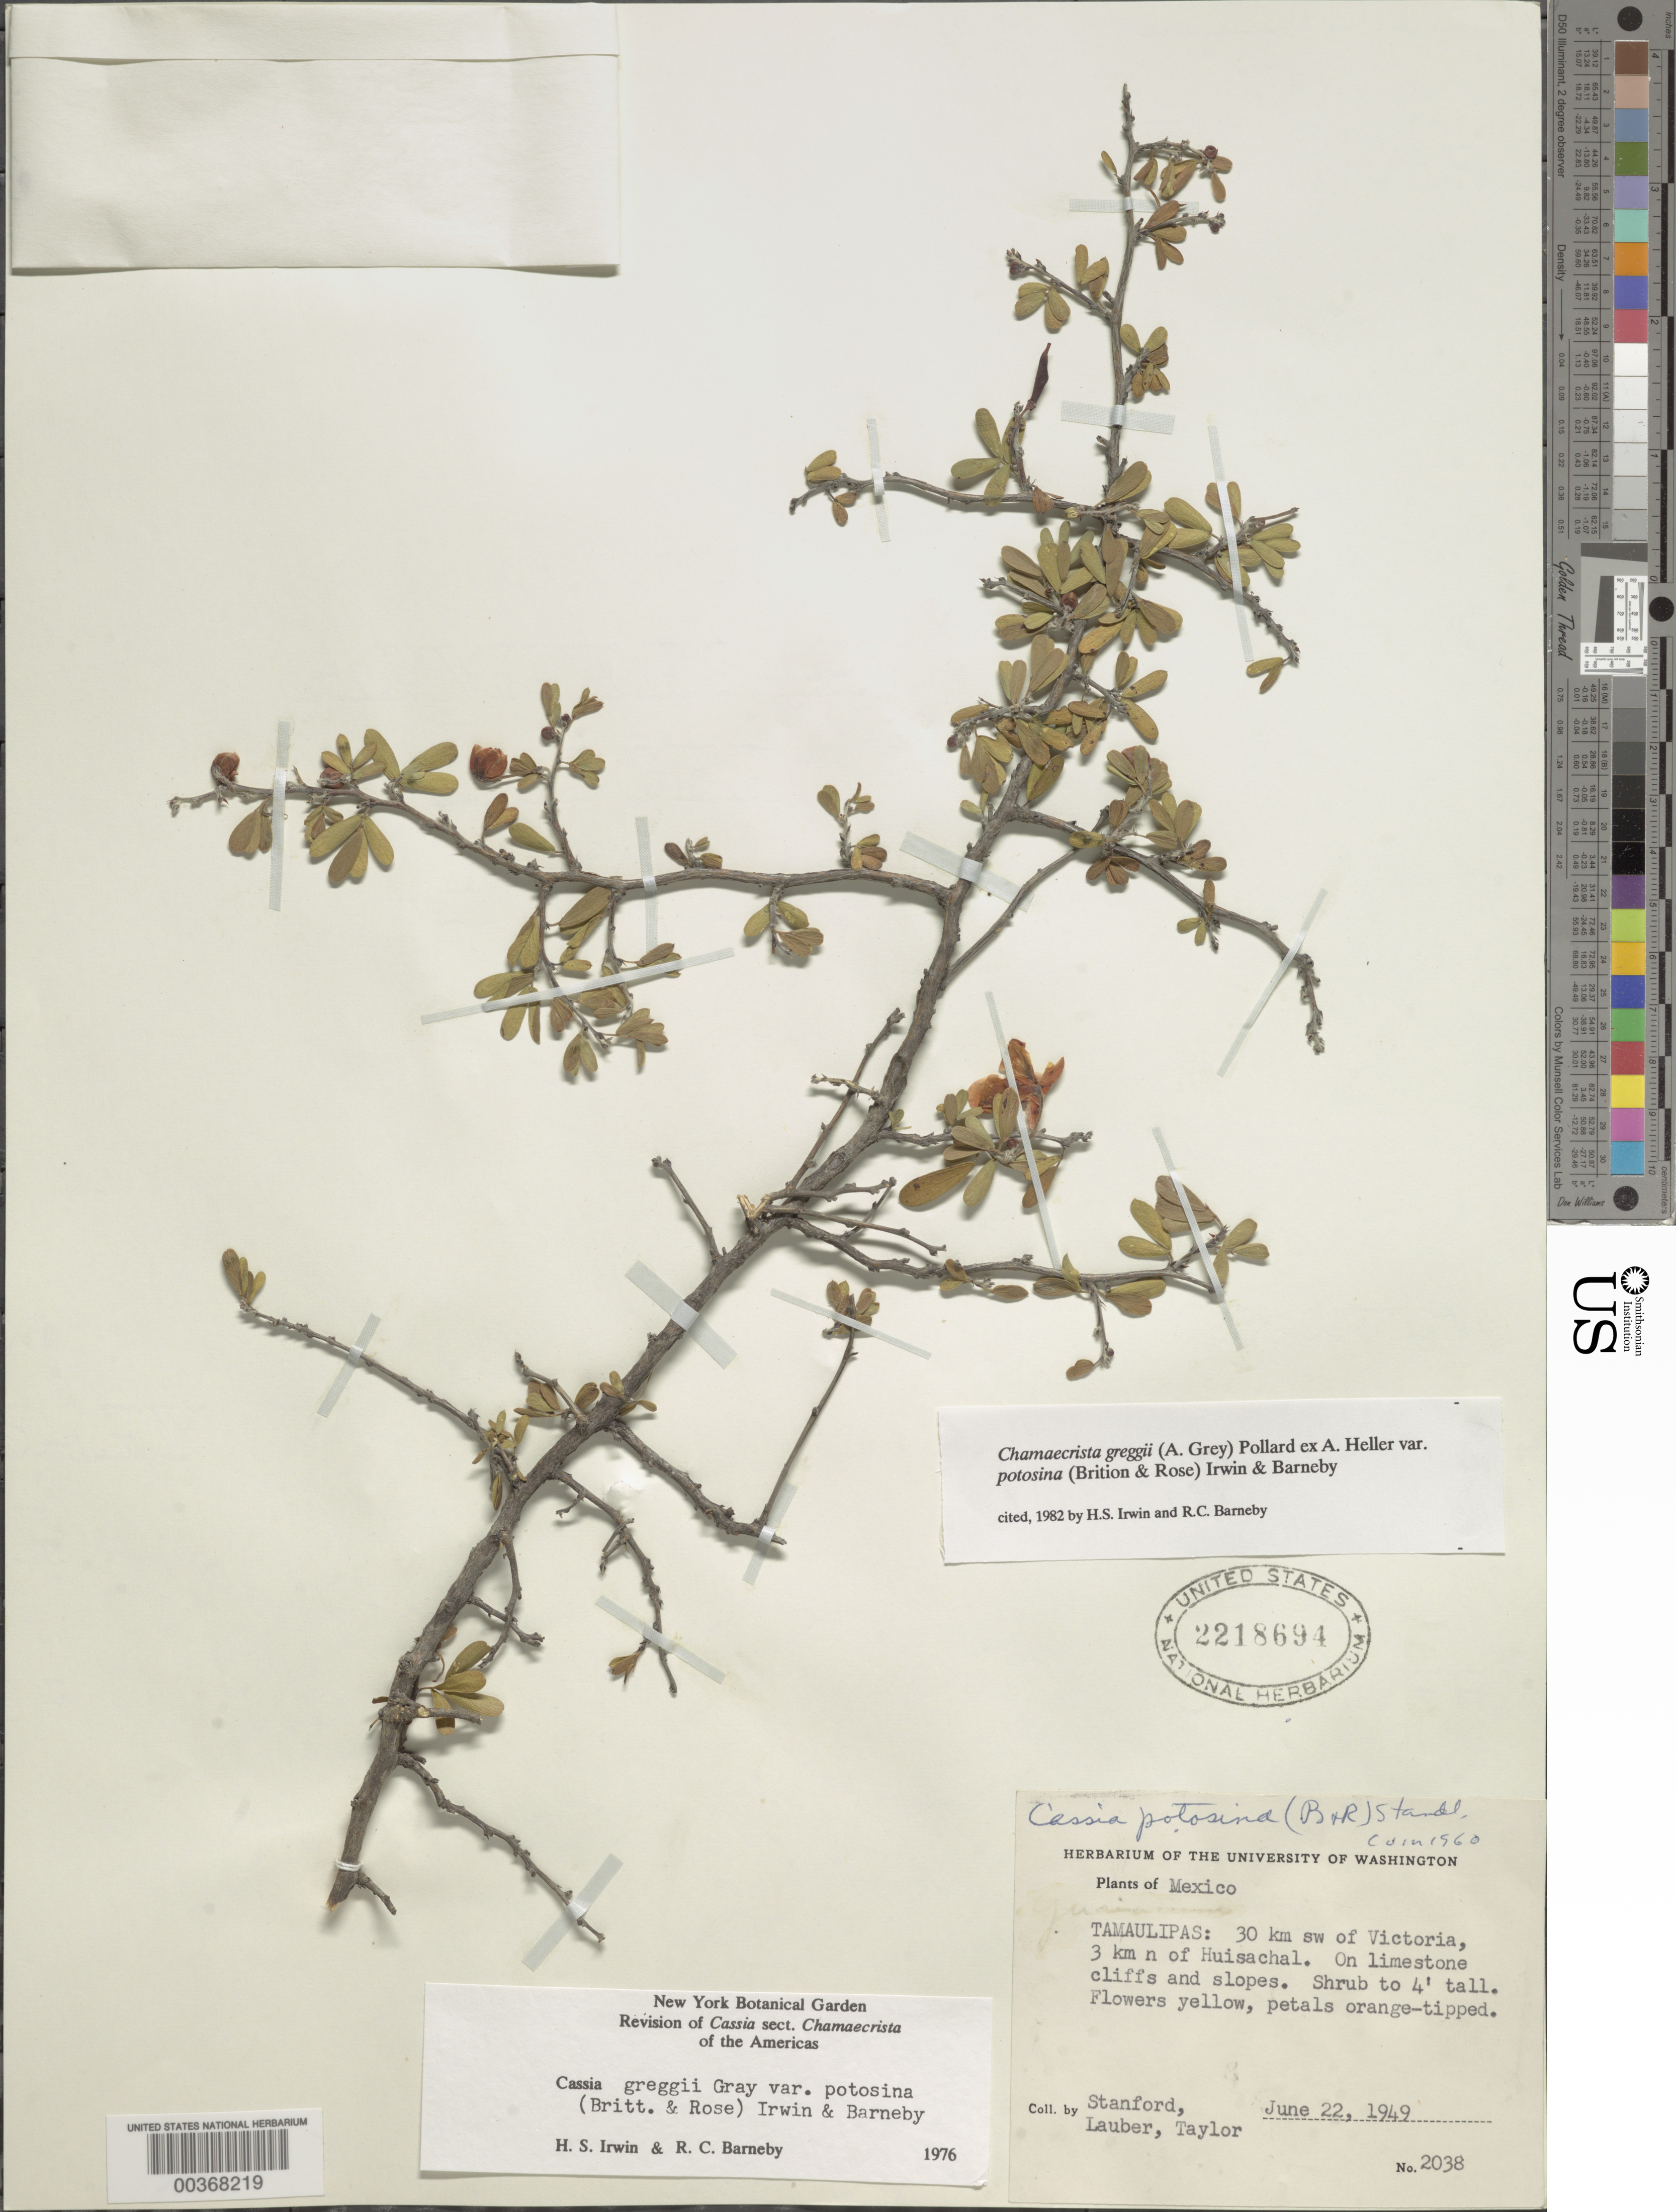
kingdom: Plantae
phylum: Tracheophyta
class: Magnoliopsida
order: Fabales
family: Fabaceae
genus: Chamaecrista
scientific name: Chamaecrista greggii var. potosina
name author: (Britton & Rose) H.S. Irwin ex Barneby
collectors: -. Stanford, Lauber, -- & -- Taylor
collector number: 2038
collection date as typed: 22 Jun 1949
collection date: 1949-06-22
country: Mexico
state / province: Tamaulipas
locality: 30 km SW of Victoria, 3 km N of Huisachal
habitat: On limestone cliffs and slopes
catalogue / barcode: US 2218694